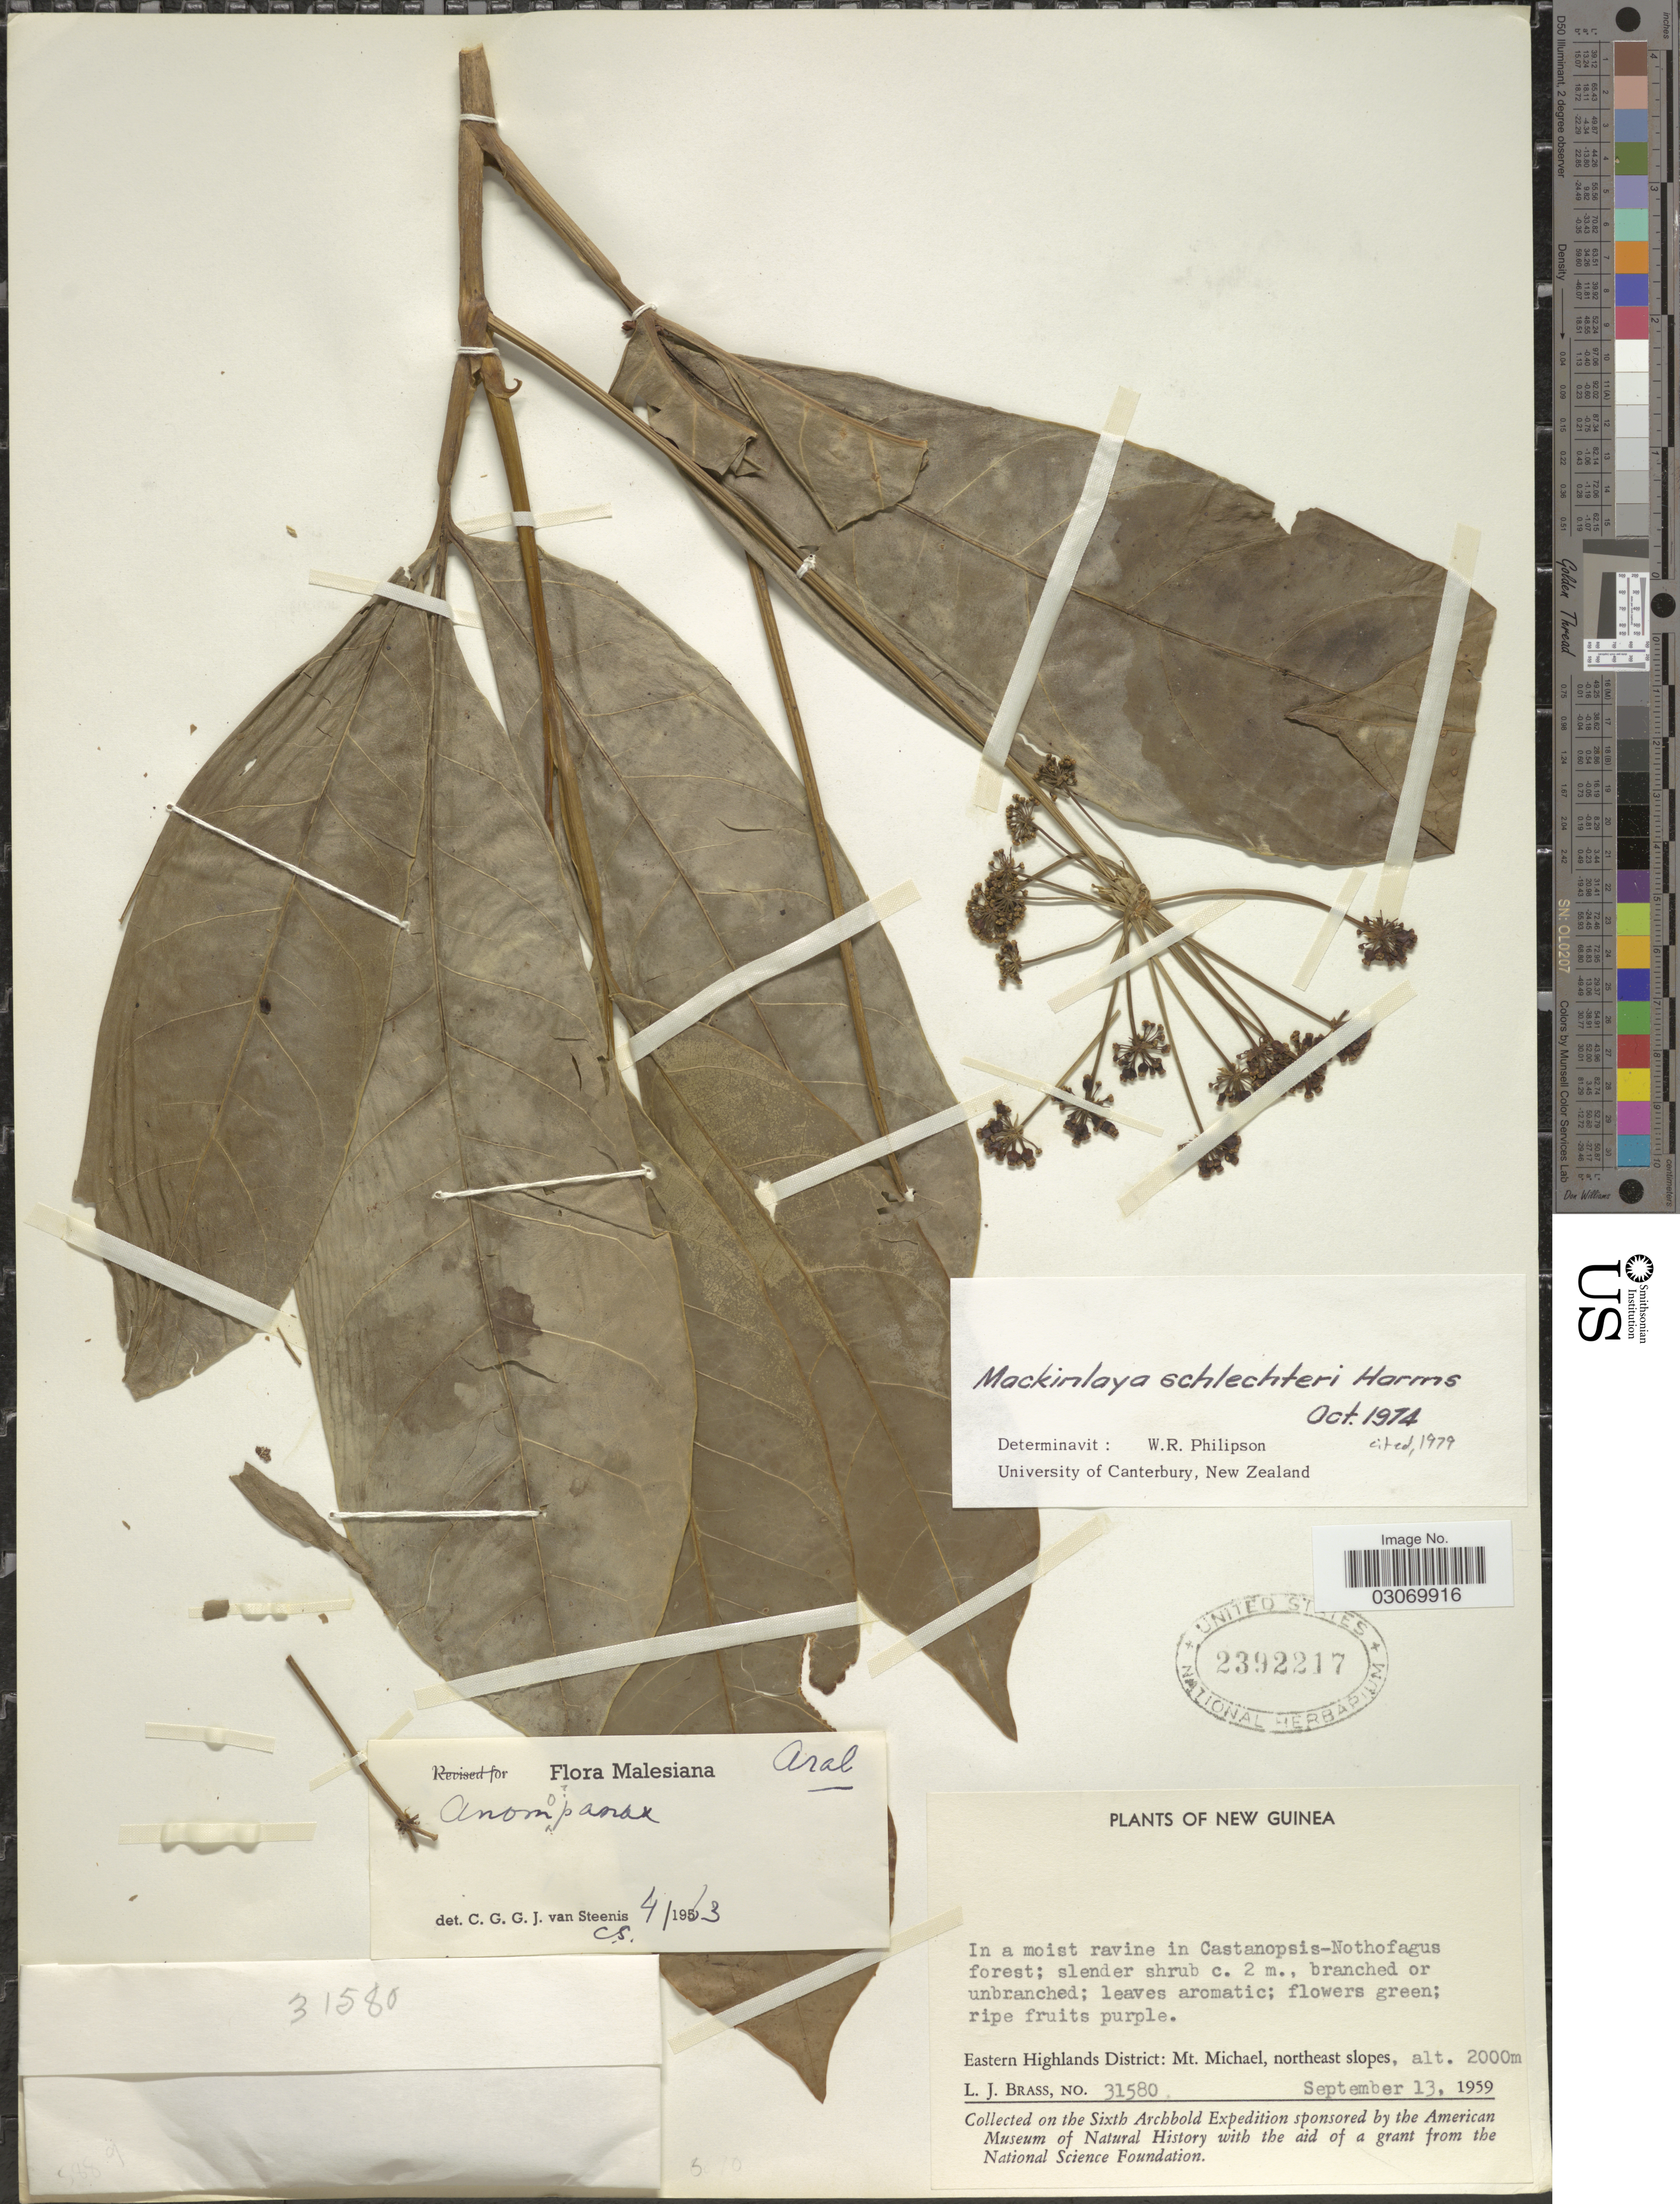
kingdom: Plantae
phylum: Tracheophyta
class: Magnoliopsida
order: Apiales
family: Apiaceae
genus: Mackinlaya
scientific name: Mackinlaya schlechteri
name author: (Meisn.) Philipson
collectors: L. J. Brass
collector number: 31580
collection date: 1959-09-13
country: Papua New Guinea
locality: New Guinea, Eastern Highlands District: Mt. Michael, northeast slopes.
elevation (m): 2000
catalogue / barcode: US 2392217